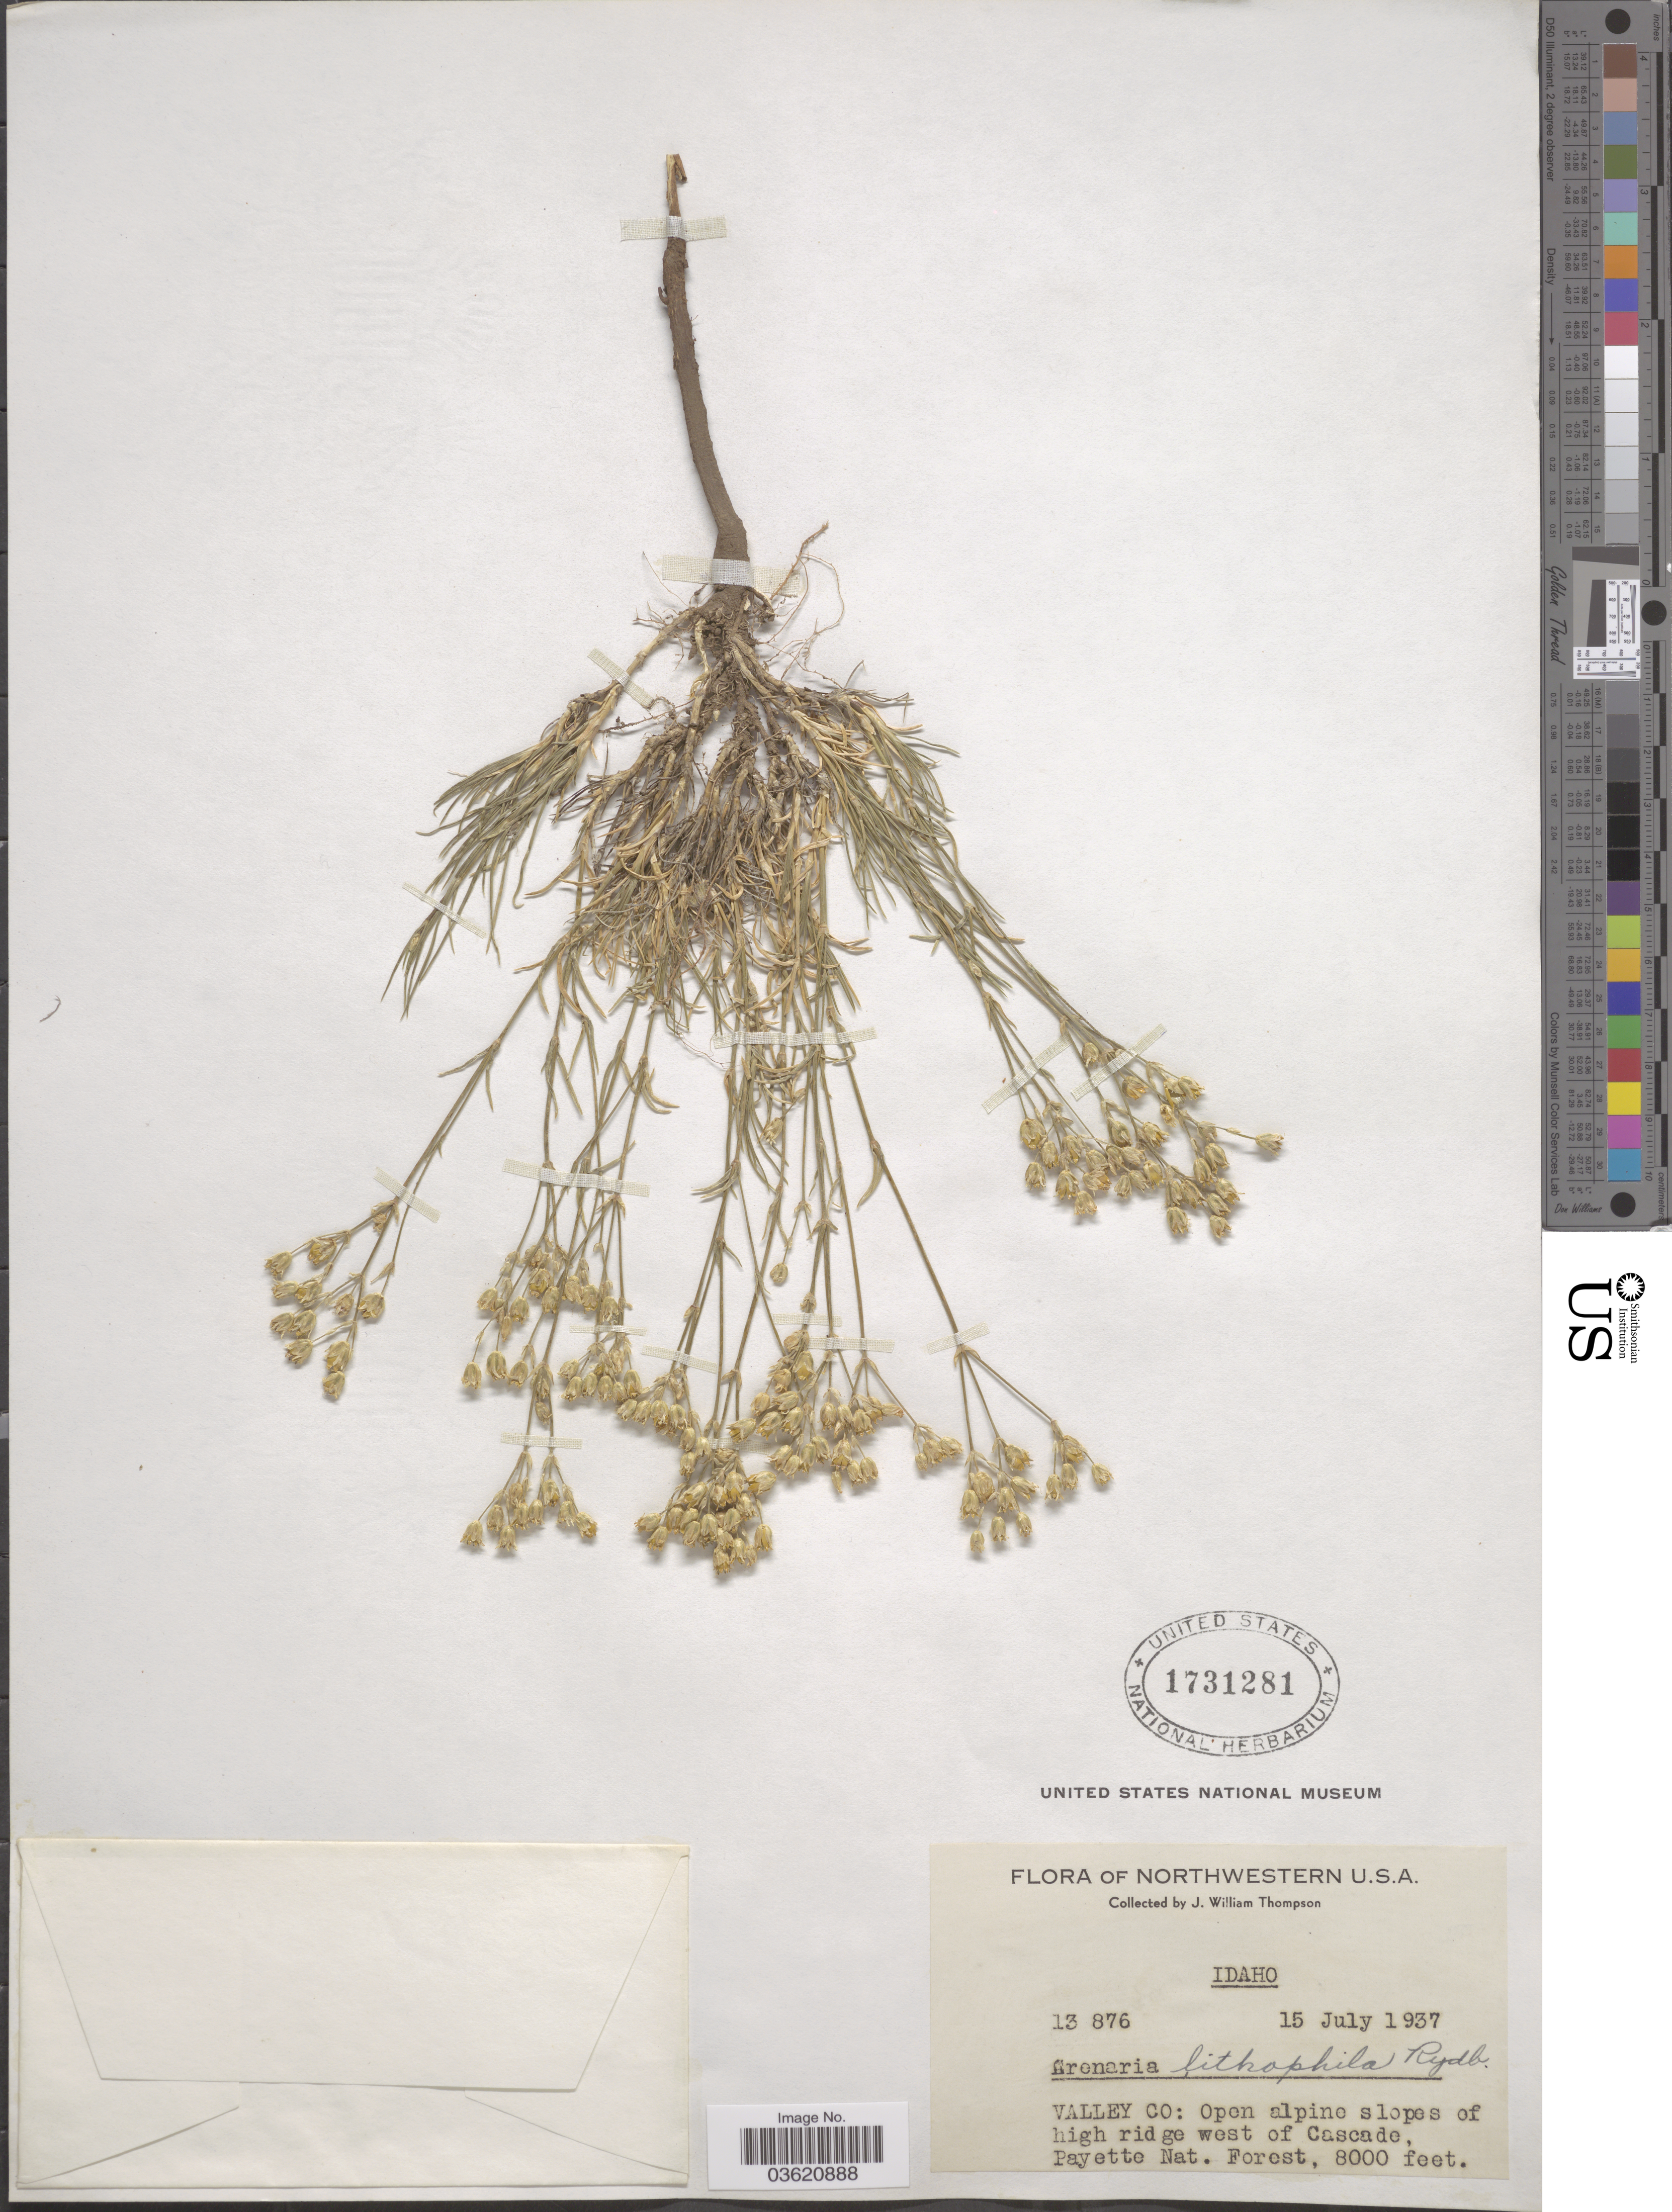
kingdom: Plantae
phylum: Tracheophyta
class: Magnoliopsida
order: Caryophyllales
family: Caryophyllaceae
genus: Eremogone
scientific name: Eremogone capillaris var. americana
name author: (Maguire) R.L. Hartm. & Rabeler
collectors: J. W. Thompson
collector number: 13876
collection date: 1937-07-15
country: United States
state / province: Idaho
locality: Valley Co: Open alpine slopes of high ridge west of Cascade, Payette Nat. Forest.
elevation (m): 2438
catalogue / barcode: US 1731281